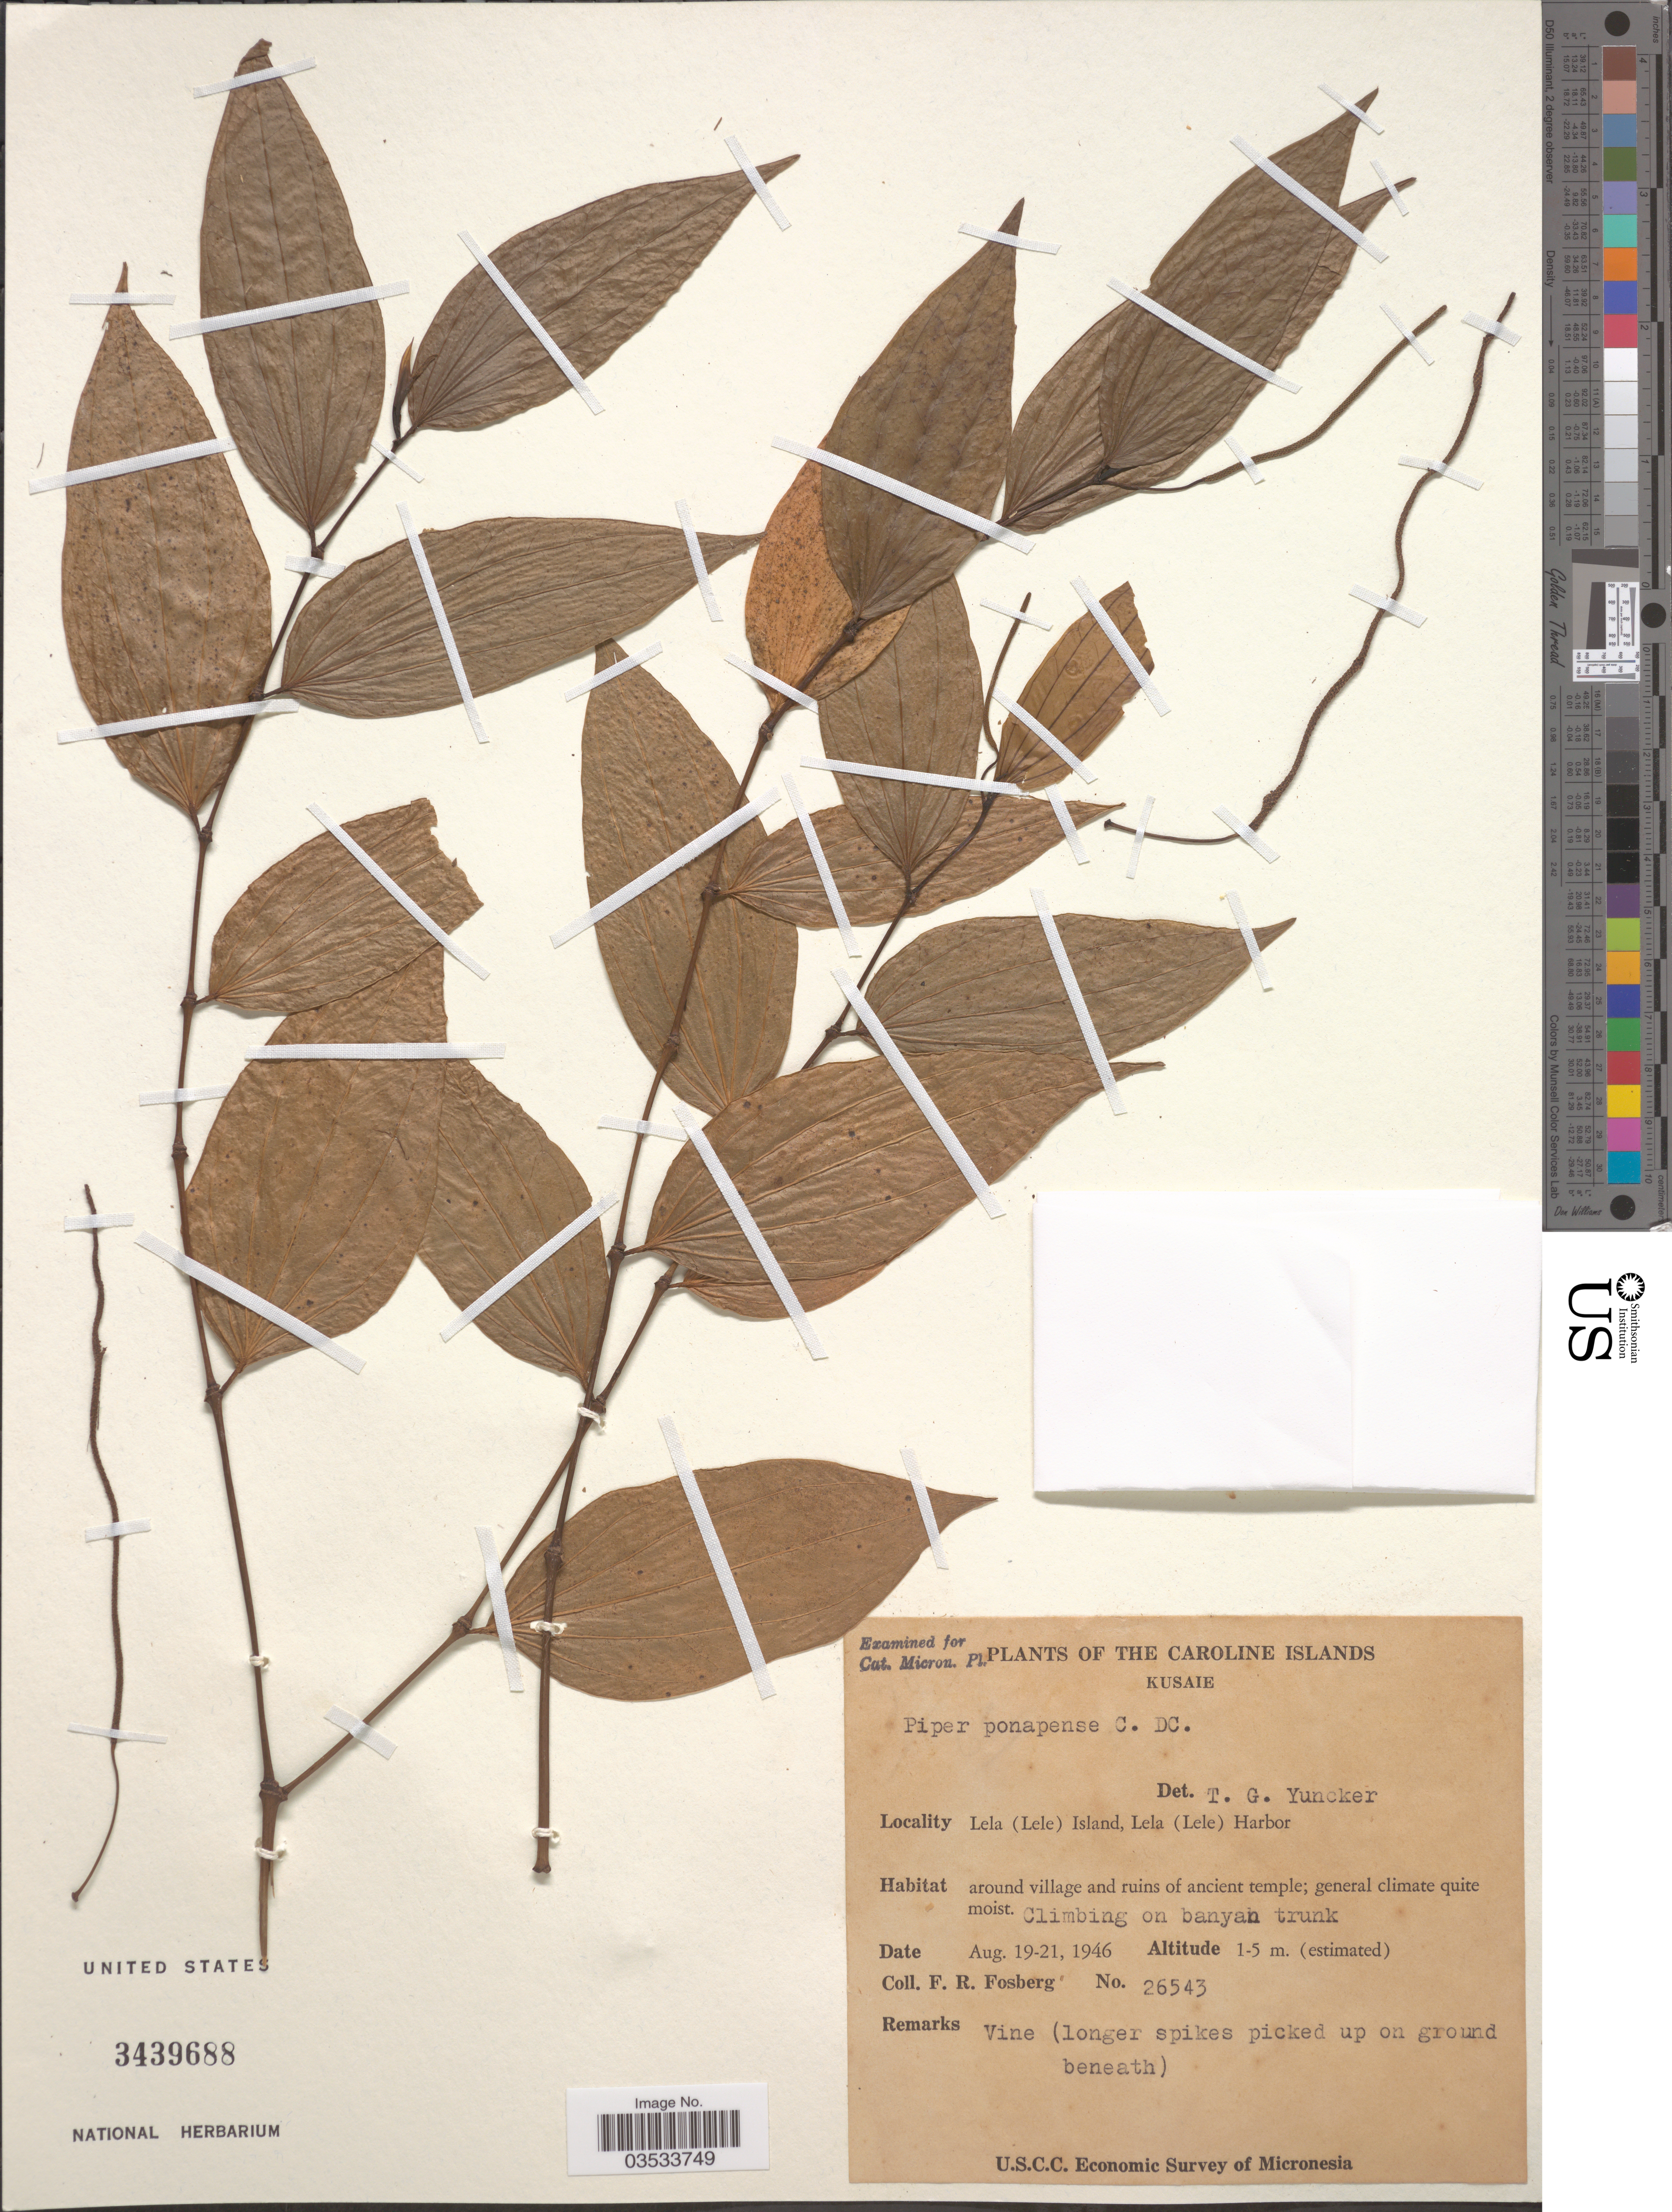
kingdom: Plantae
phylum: Tracheophyta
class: Magnoliopsida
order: Piperales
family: Piperaceae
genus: Piper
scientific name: Piper ponapense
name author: C. DC.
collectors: F. R. Fosberg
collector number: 26543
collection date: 1946-08-19/1946-08-21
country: Micronesia, Federated States of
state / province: Kosrae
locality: Caroline Islands. Kusaie. Lela (Lele) Island, Lela (Lele) Harbor. Around village and ruins of ancient temple.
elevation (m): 1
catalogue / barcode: US 3439688